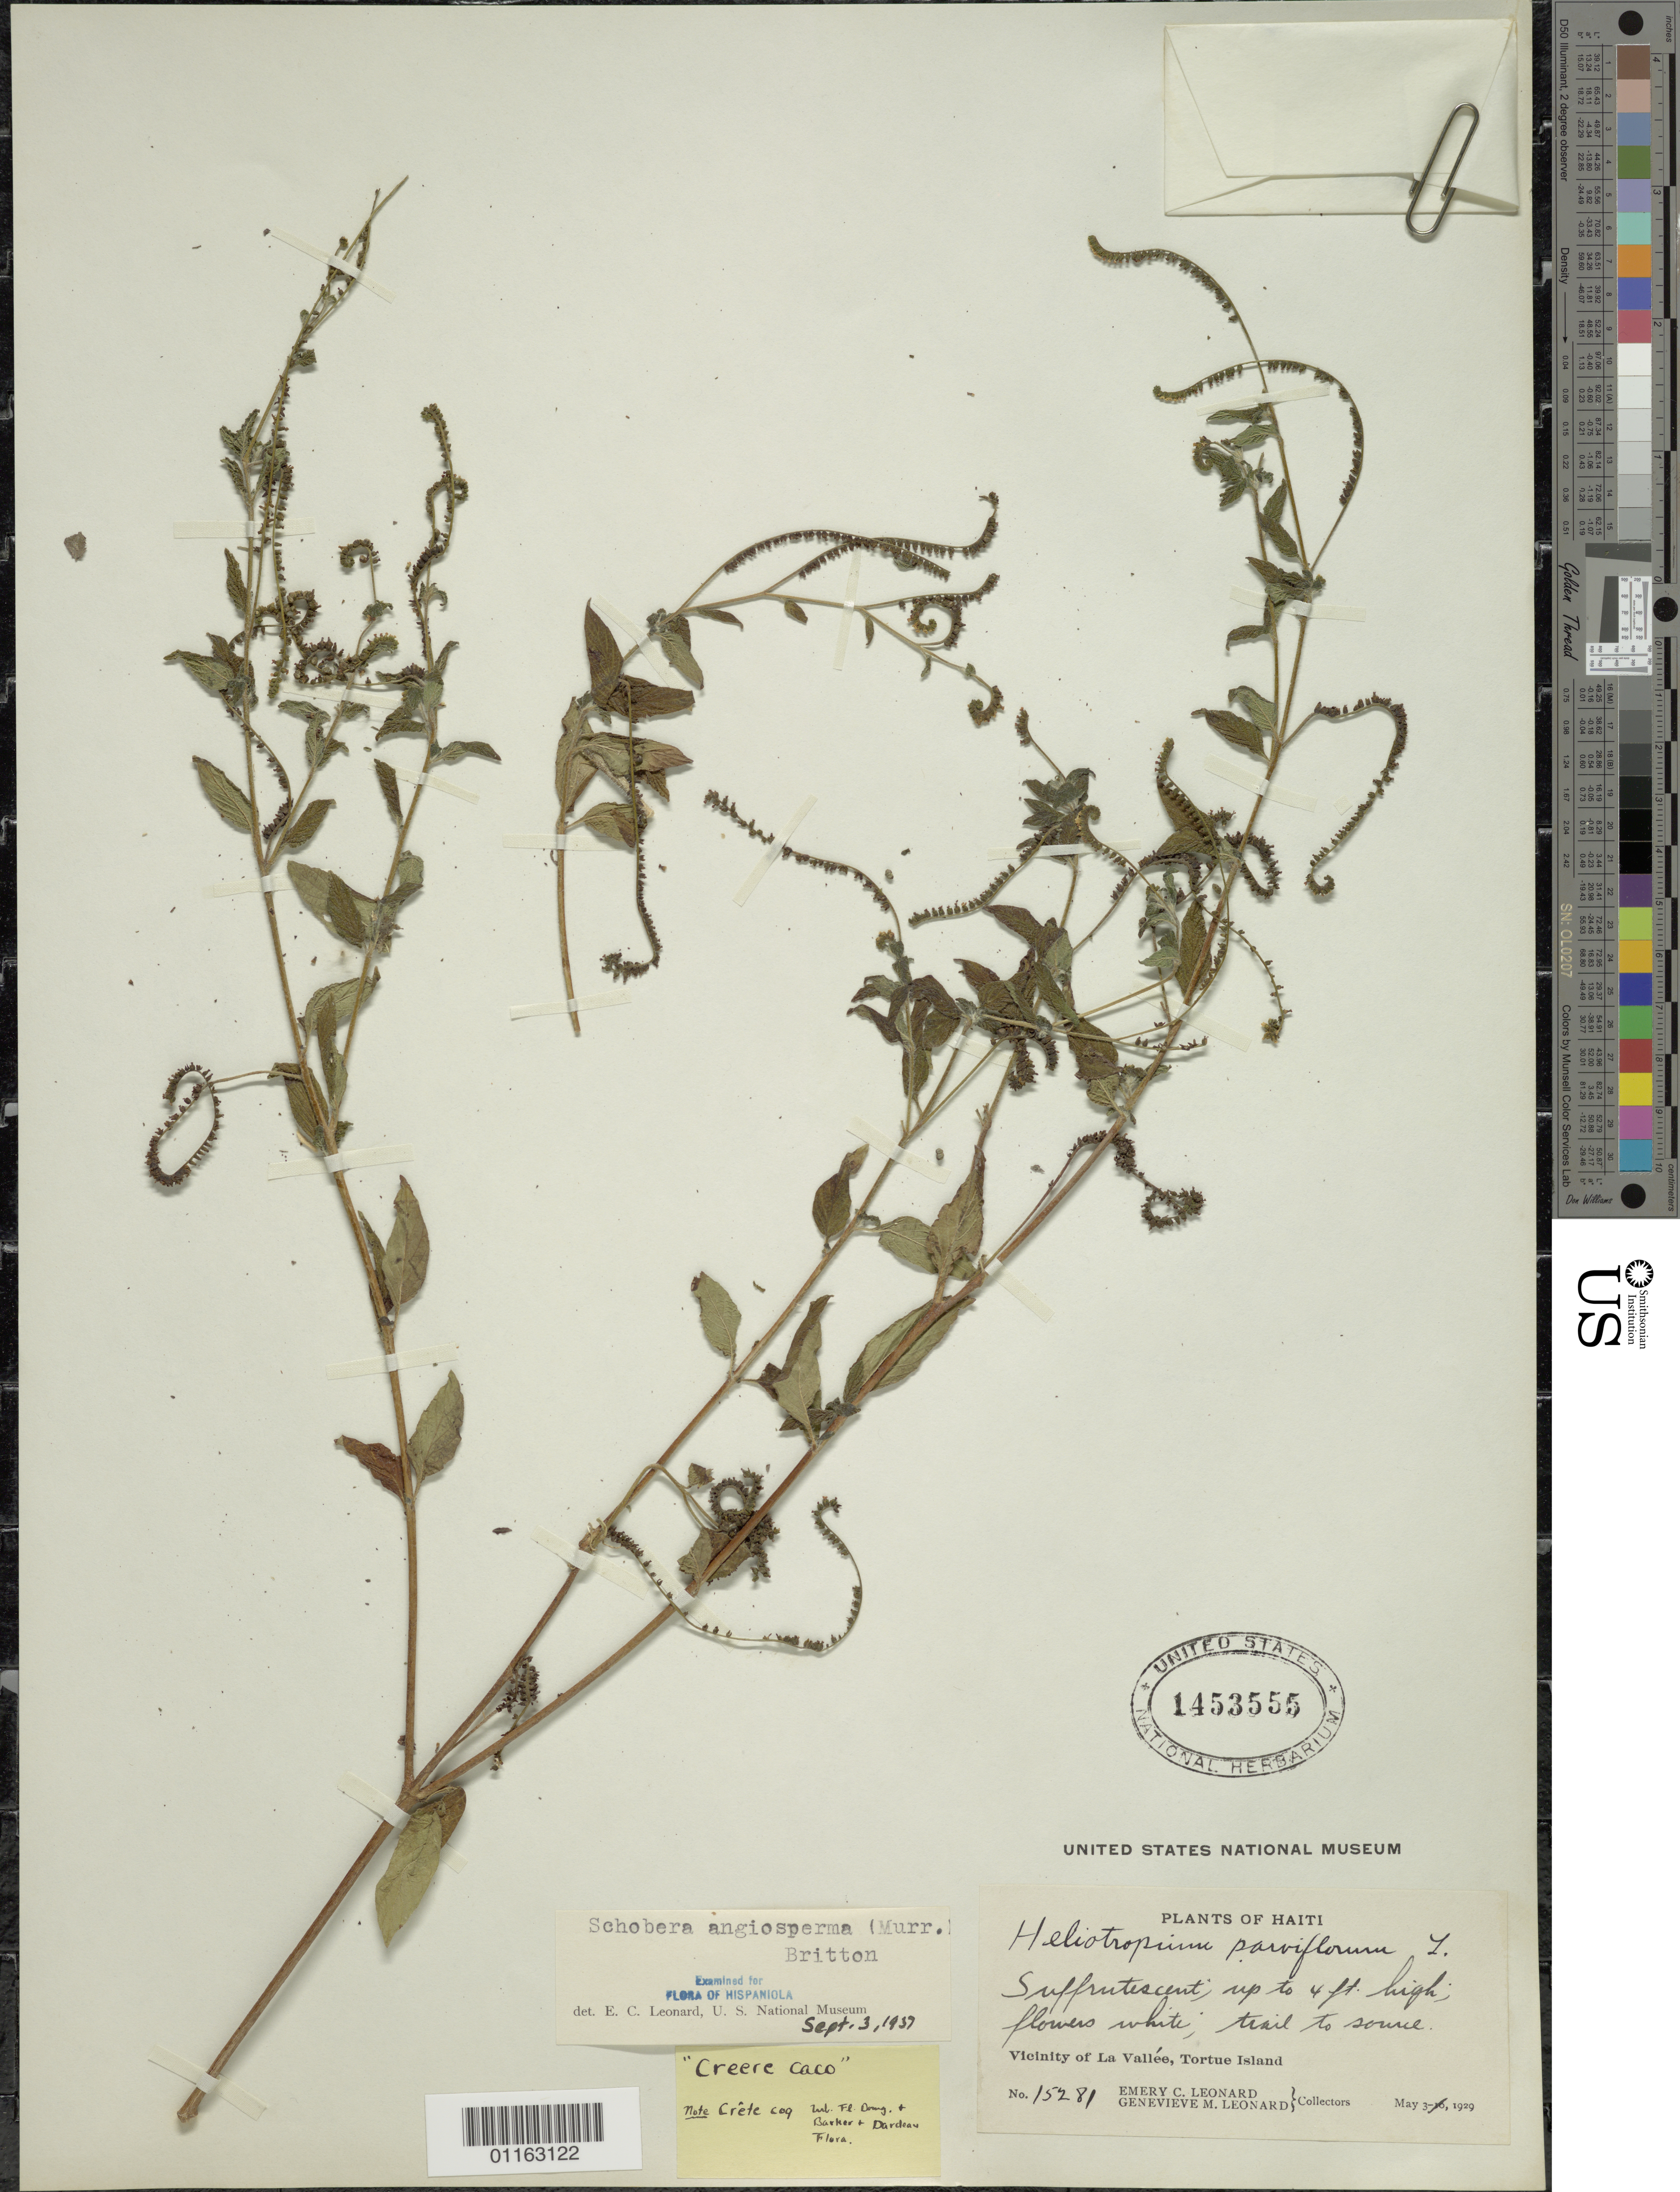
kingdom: Plantae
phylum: Tracheophyta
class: Magnoliopsida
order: Boraginales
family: Heliotropiaceae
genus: Schobera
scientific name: Schobera angiosperma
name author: (Murr.) Britton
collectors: E. C. Leonard & G. M. Leonard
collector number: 15281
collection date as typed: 03 May 1929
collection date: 1929-05-03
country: Haiti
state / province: Nord-Óuest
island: Hispaniola I.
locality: Vicinity of La Vallee, Tortue island; trail to source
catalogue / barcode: US 1453555